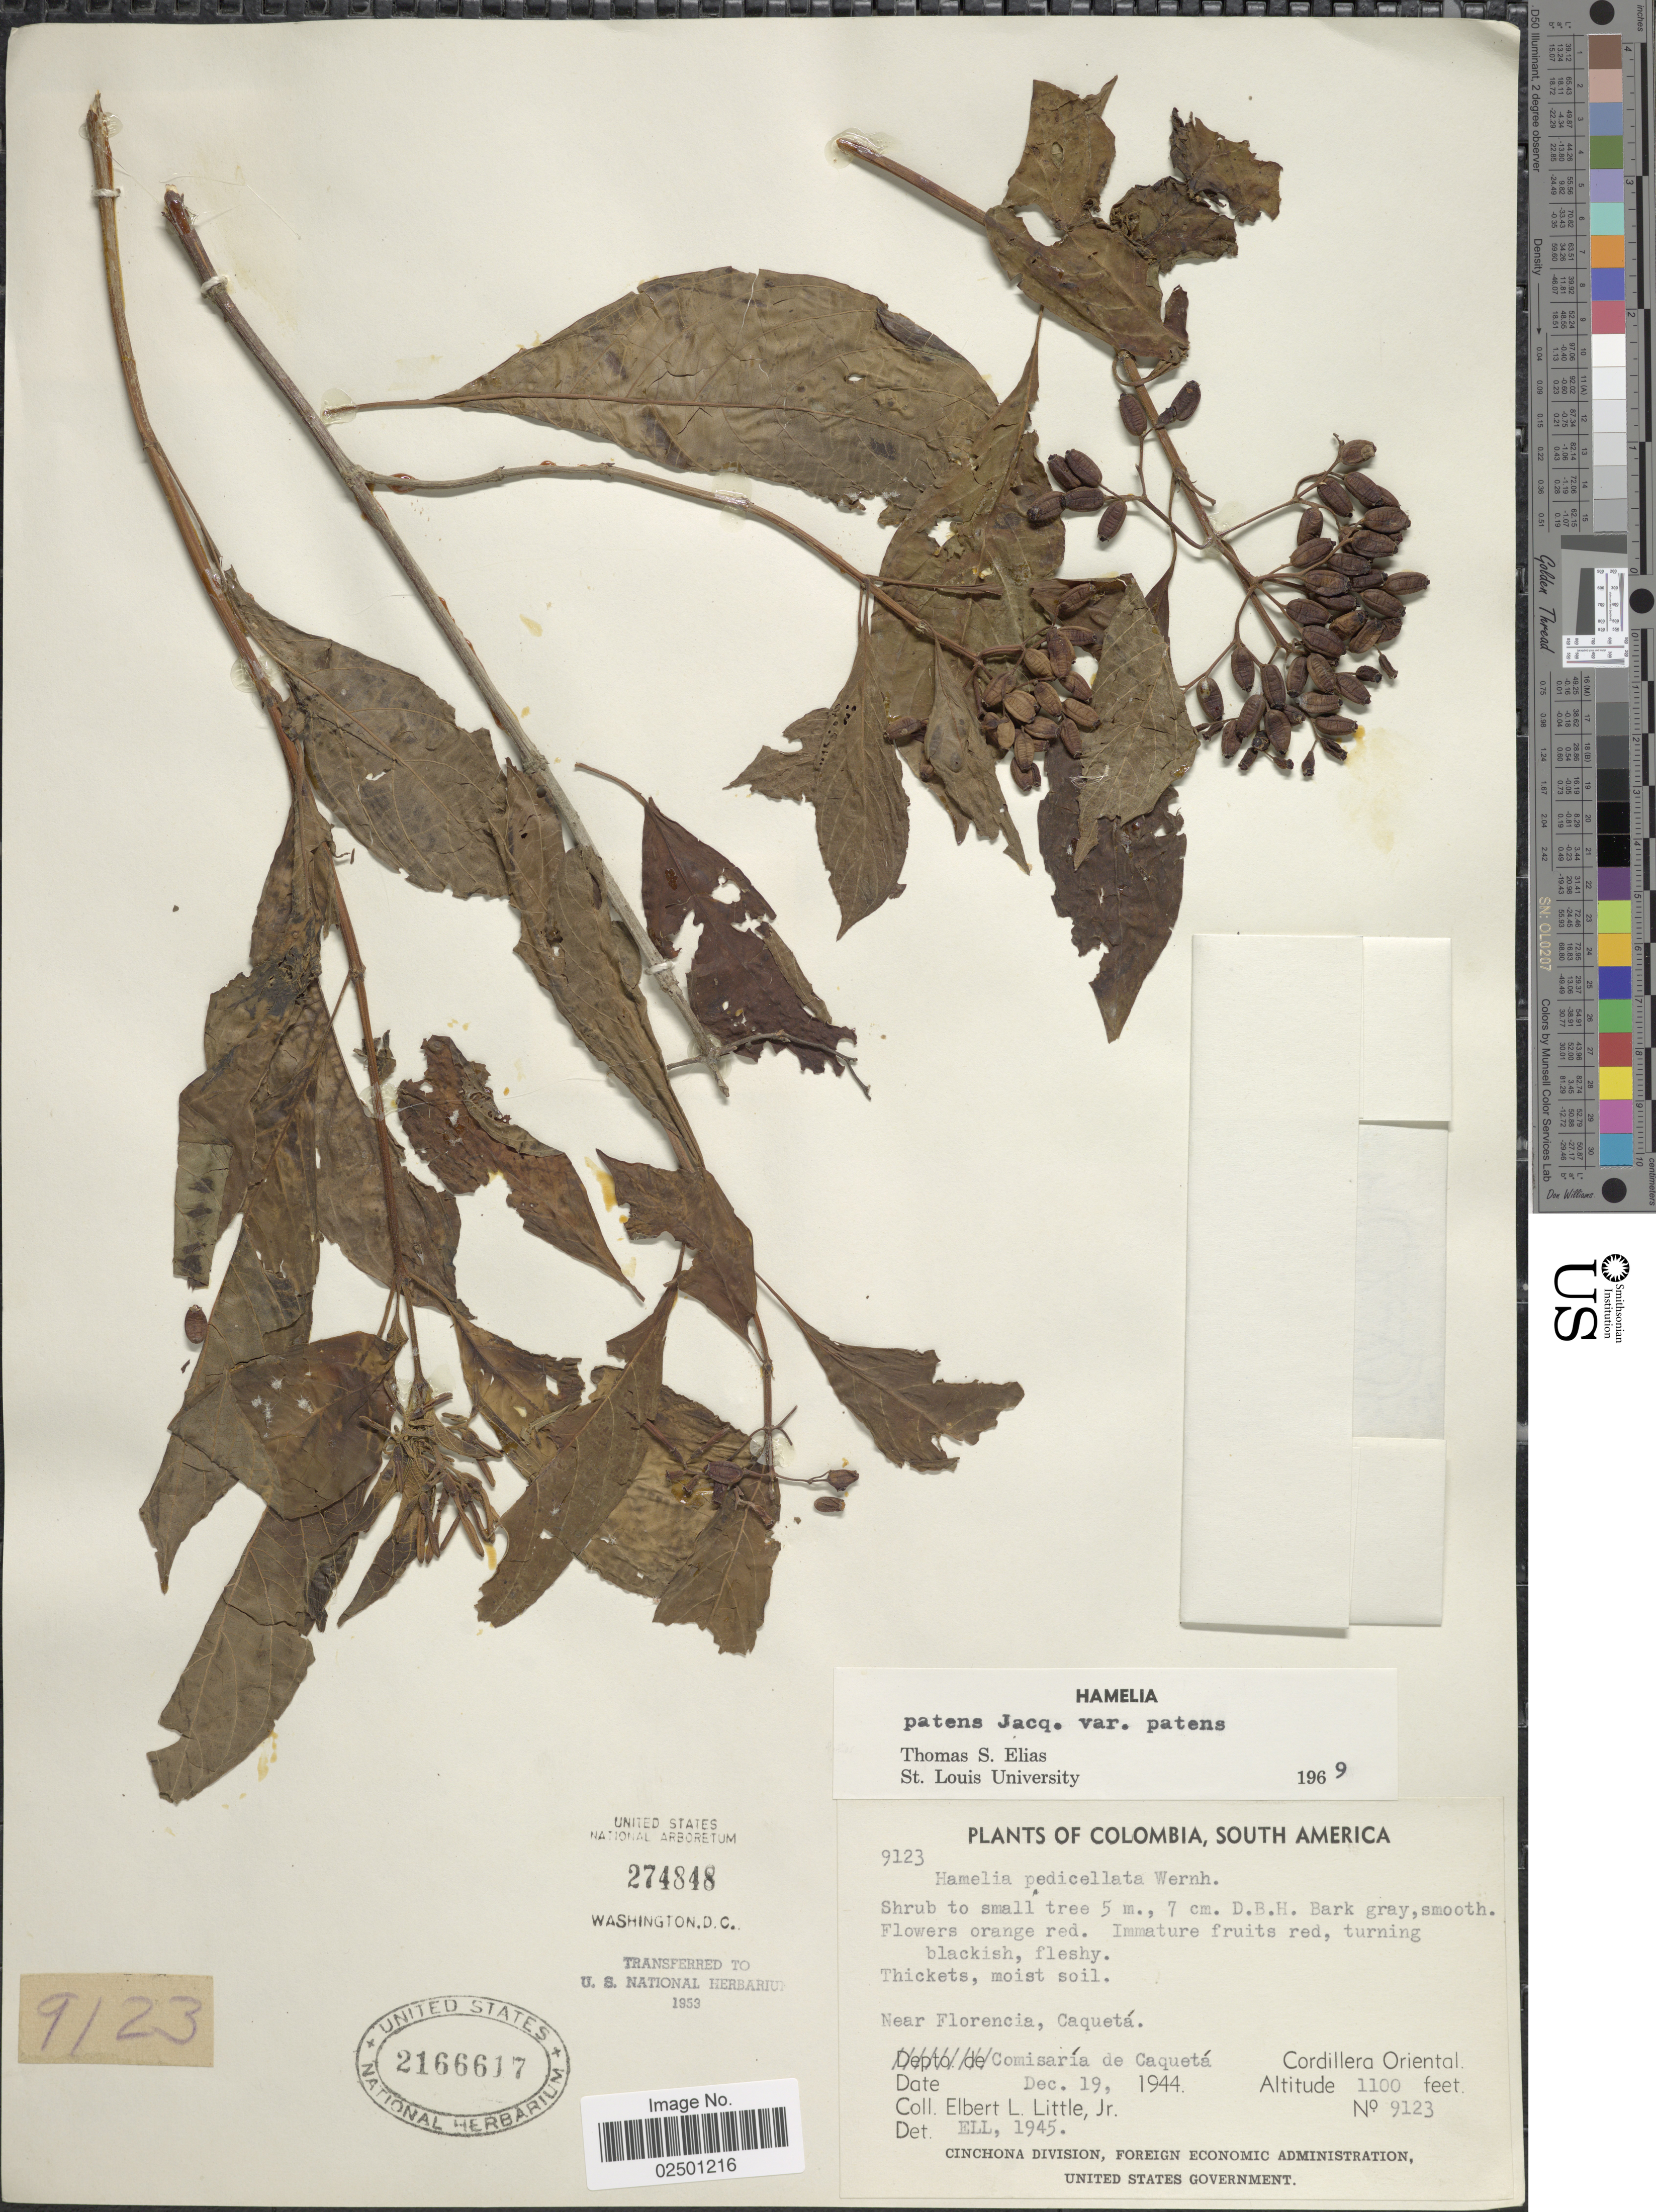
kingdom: Plantae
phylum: Tracheophyta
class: Magnoliopsida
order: Gentianales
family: Rubiaceae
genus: Hamelia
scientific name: Hamelia patens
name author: Jacq.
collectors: E. L. Little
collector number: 9123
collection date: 1944-12-19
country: Colombia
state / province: Caquetá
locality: Near Florencia. Comisaria de Caqueta. Cordillera Oriental.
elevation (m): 335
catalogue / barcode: US 2166617